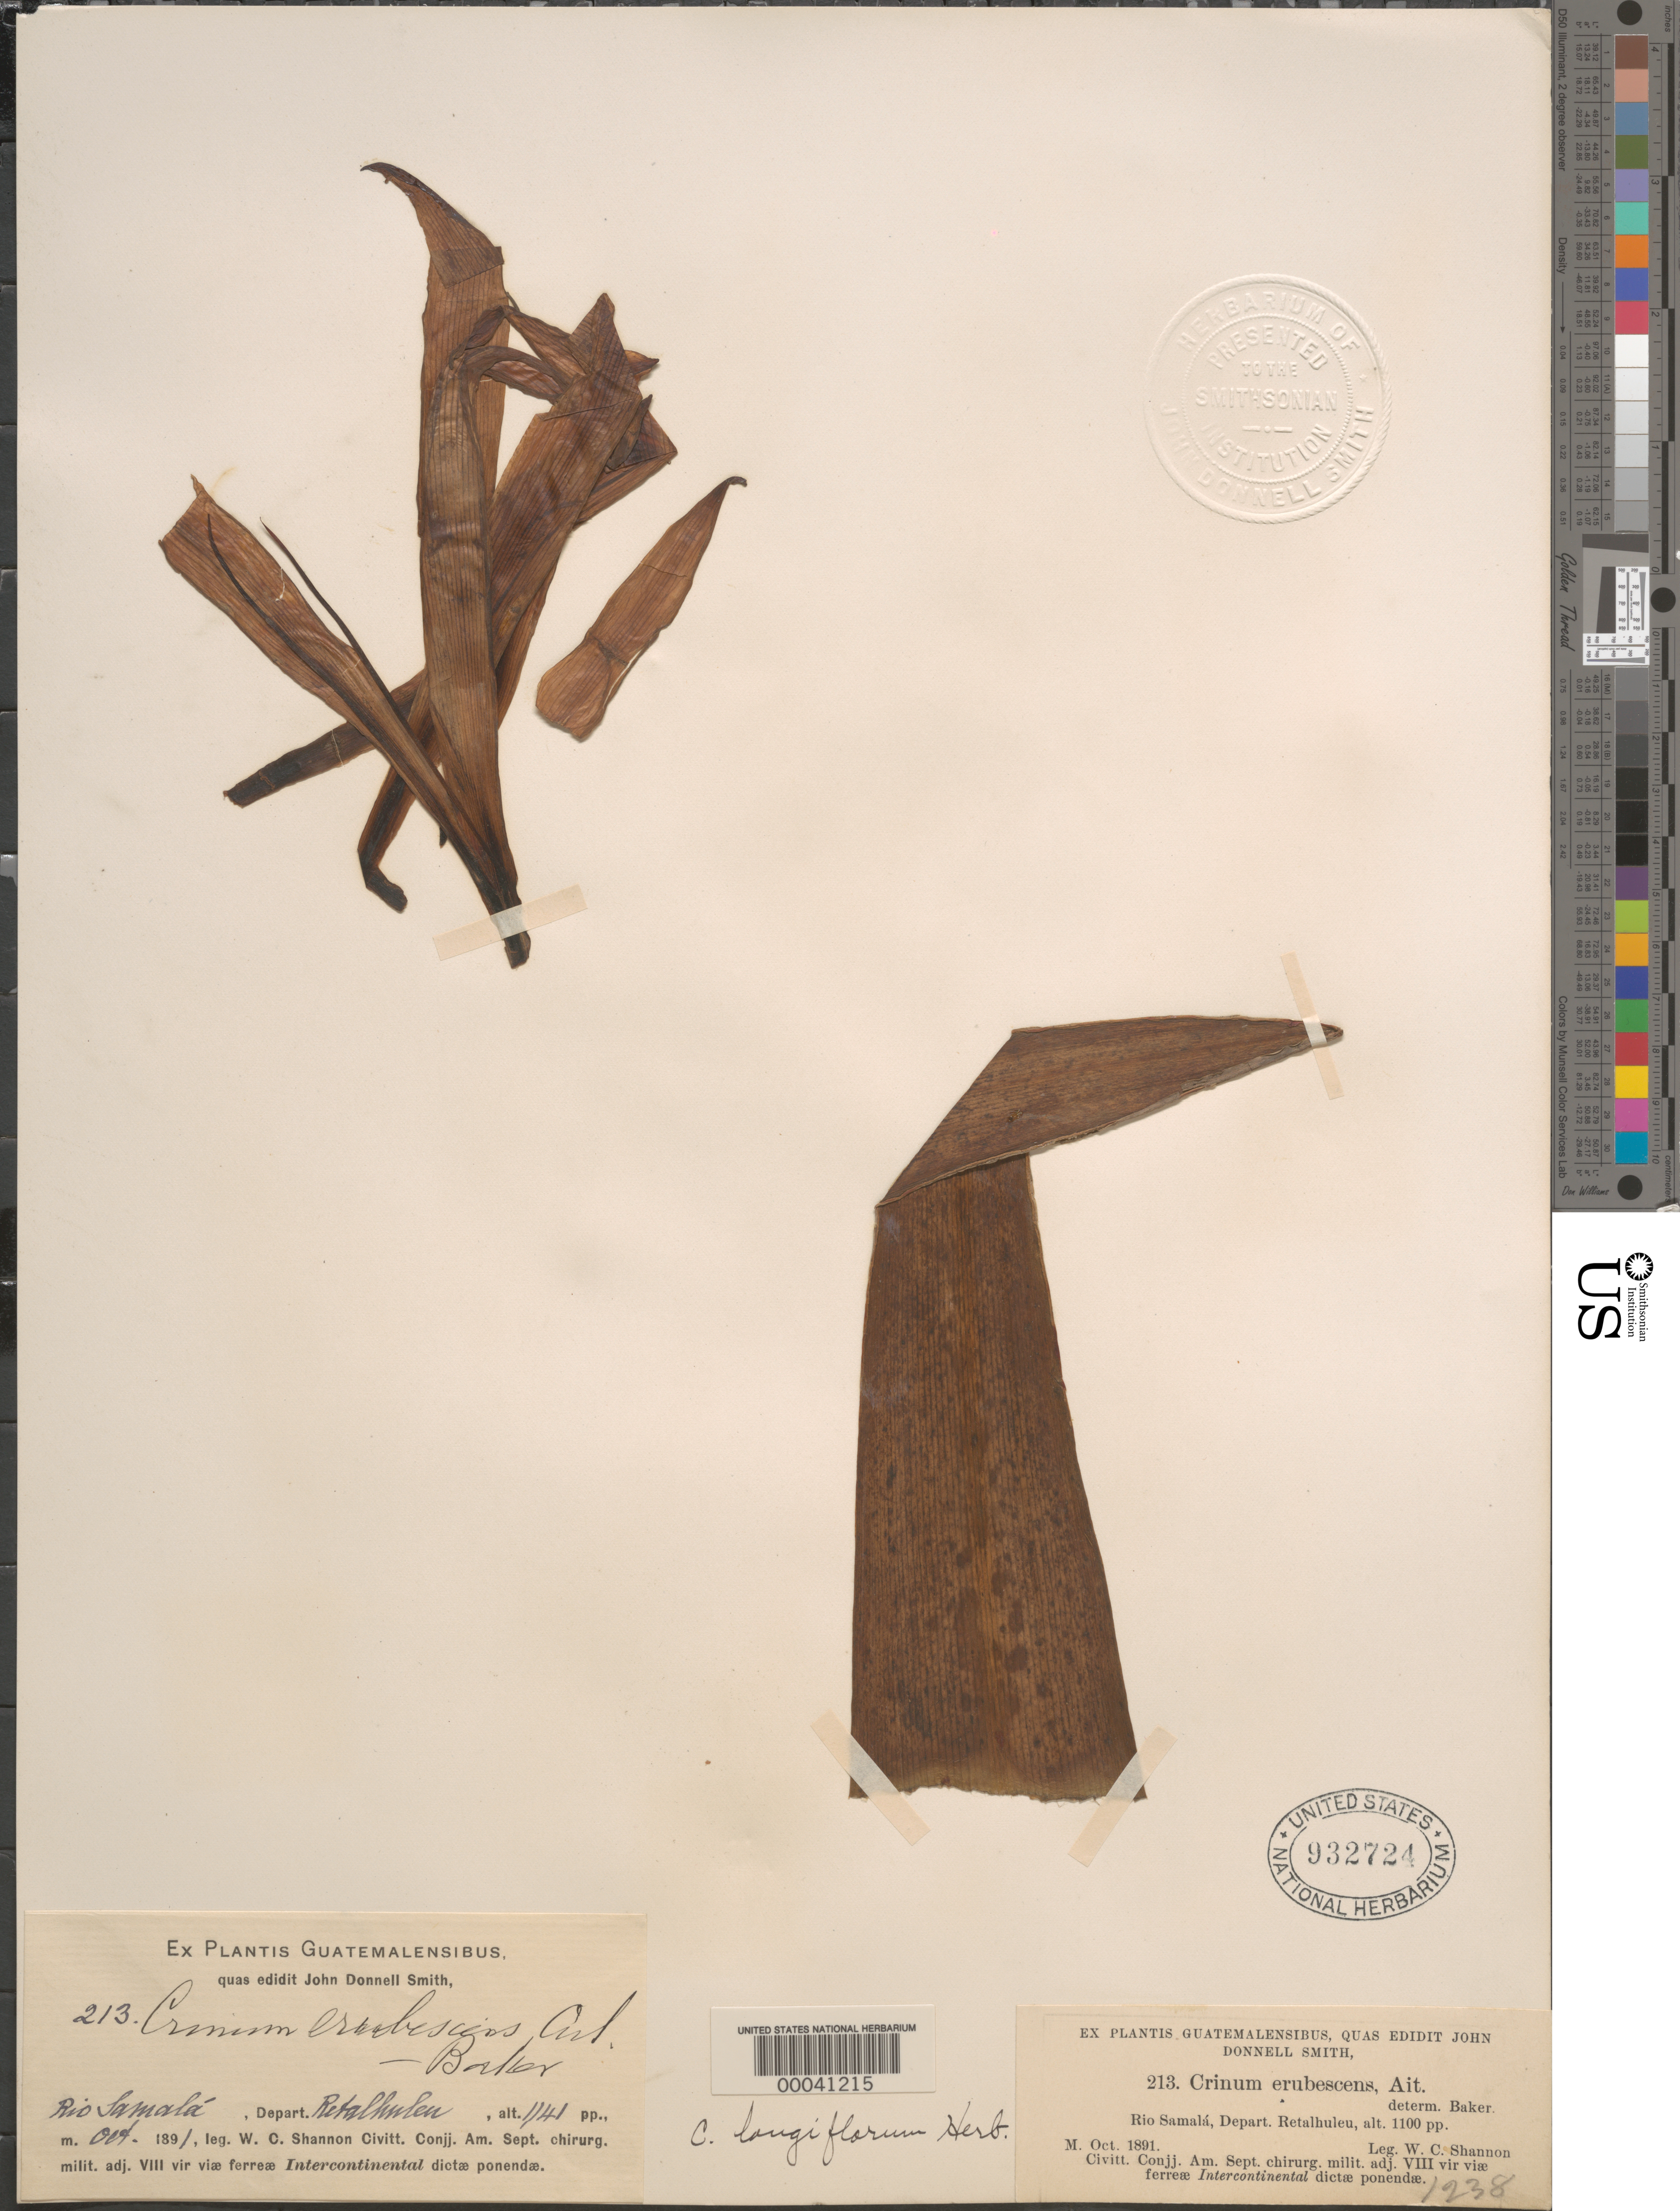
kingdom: Plantae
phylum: Tracheophyta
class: Liliopsida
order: Asparagales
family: Amaryllidaceae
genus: Crinum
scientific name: Crinum longiflorum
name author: Herb.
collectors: W. C. Shannon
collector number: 213 J.d.s.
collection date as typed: Oct 1891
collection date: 1891-10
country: Guatemala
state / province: Retalhuleu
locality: Rio Samala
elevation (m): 348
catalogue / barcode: US 932724